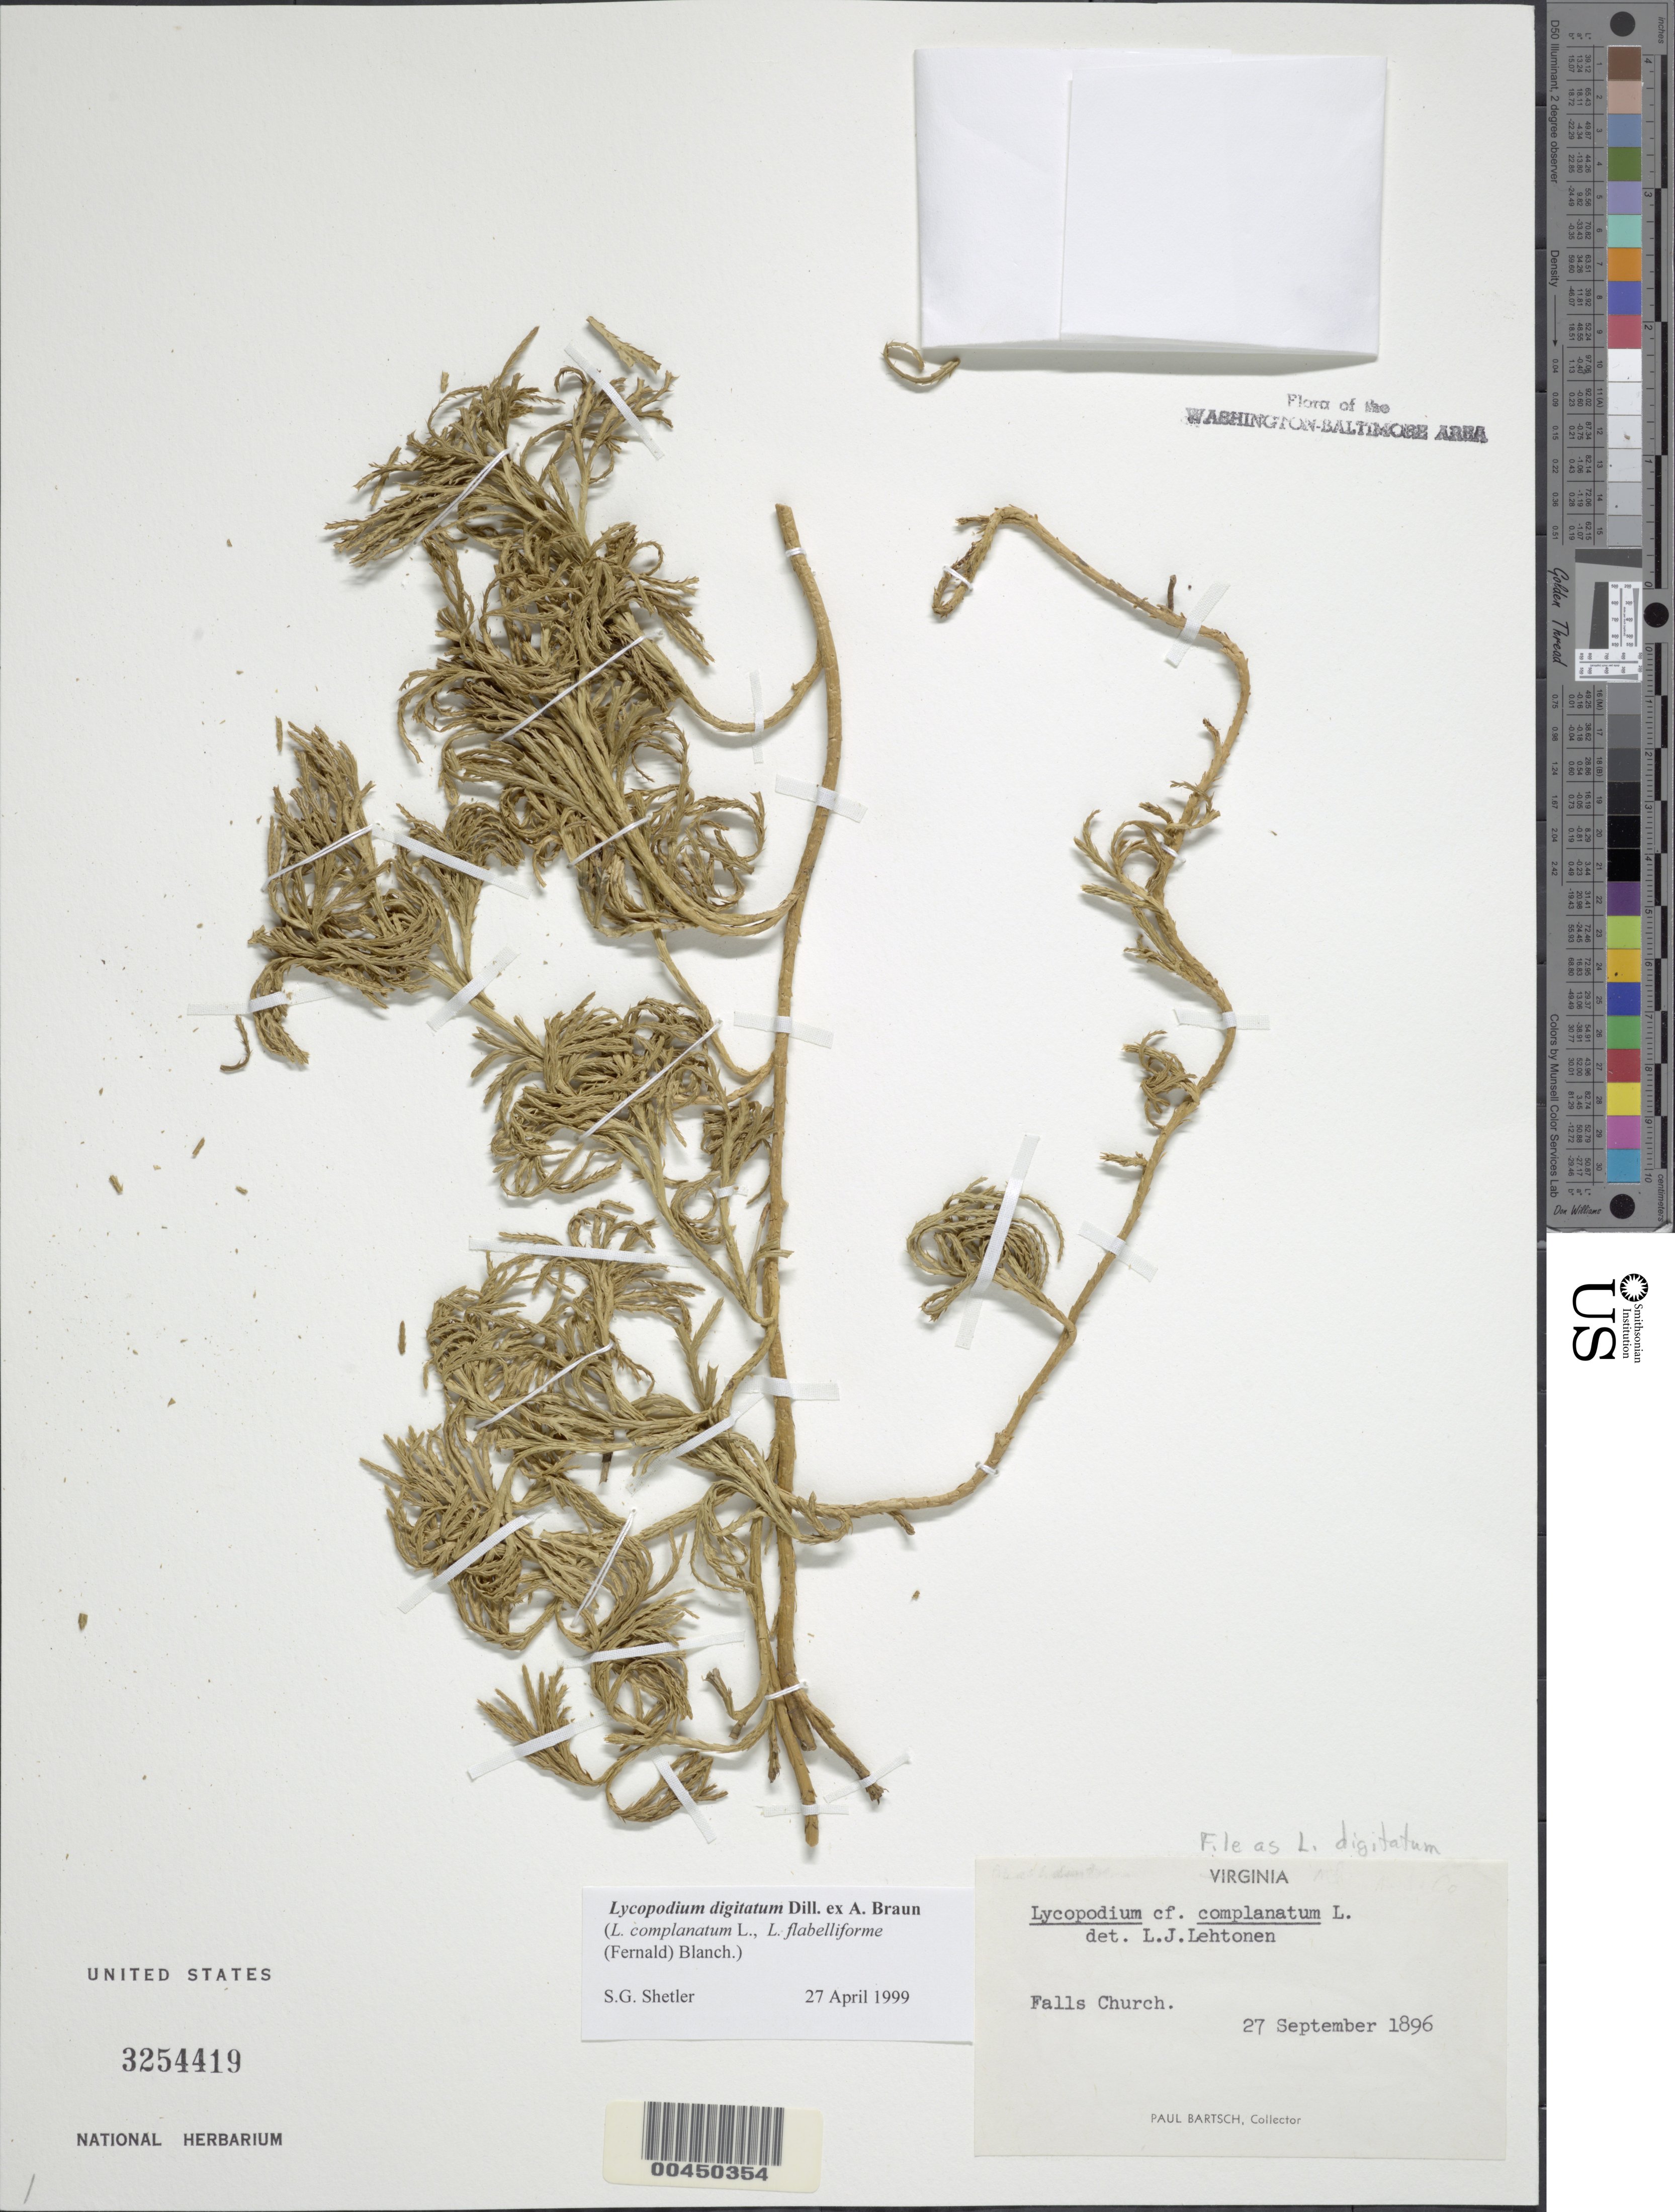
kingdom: Plantae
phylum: Tracheophyta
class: Lycopodiopsida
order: Lycopodiales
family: Lycopodiaceae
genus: Diphasiastrum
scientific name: Diphasiastrum digitatum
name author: (Dill. ex A. Braun) Holub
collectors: P. Bartsch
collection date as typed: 27 Sep 1896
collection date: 1896-09-27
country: United States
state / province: Virginia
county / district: City of Falls Church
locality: Falls Church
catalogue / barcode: US 3254419